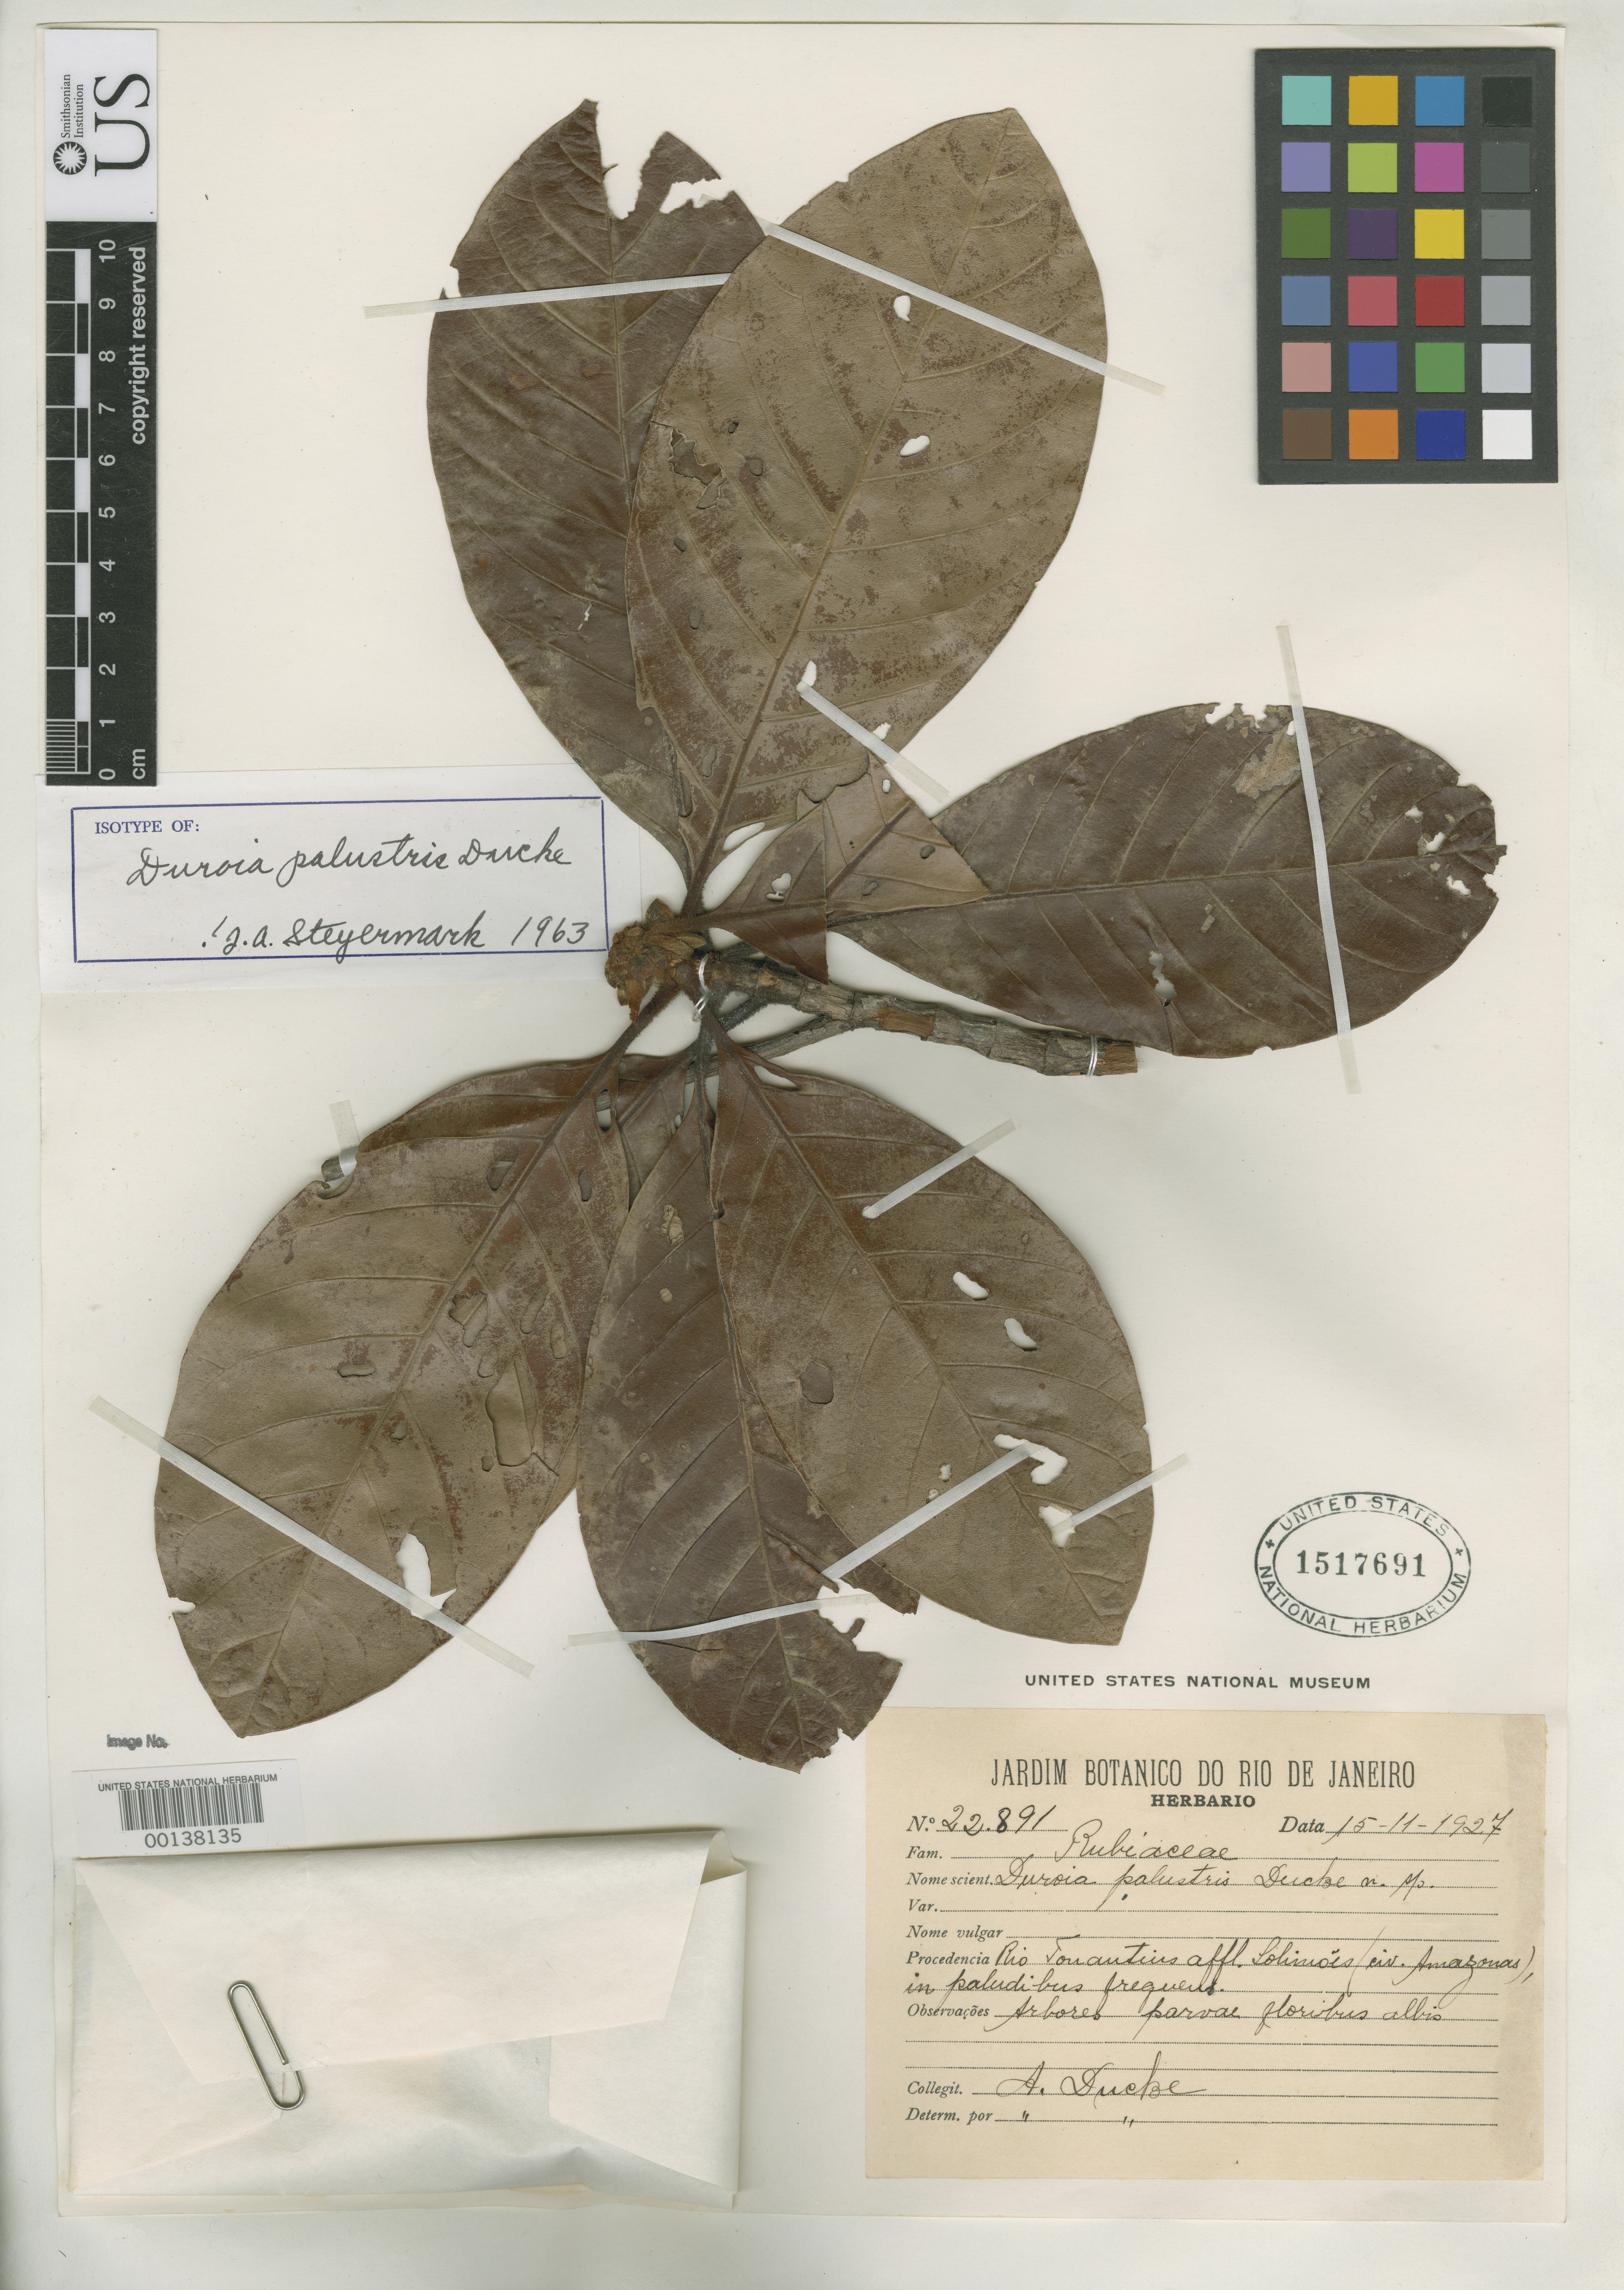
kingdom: Plantae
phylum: Tracheophyta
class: Magnoliopsida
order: Gentianales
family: Rubiaceae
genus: Duroia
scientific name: Duroia palustris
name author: Ducke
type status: Isotype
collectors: A. Ducke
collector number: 22891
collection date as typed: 15 Nov 1927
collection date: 1927-11-15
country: Brazil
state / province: Amazonas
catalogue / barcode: US 1517691